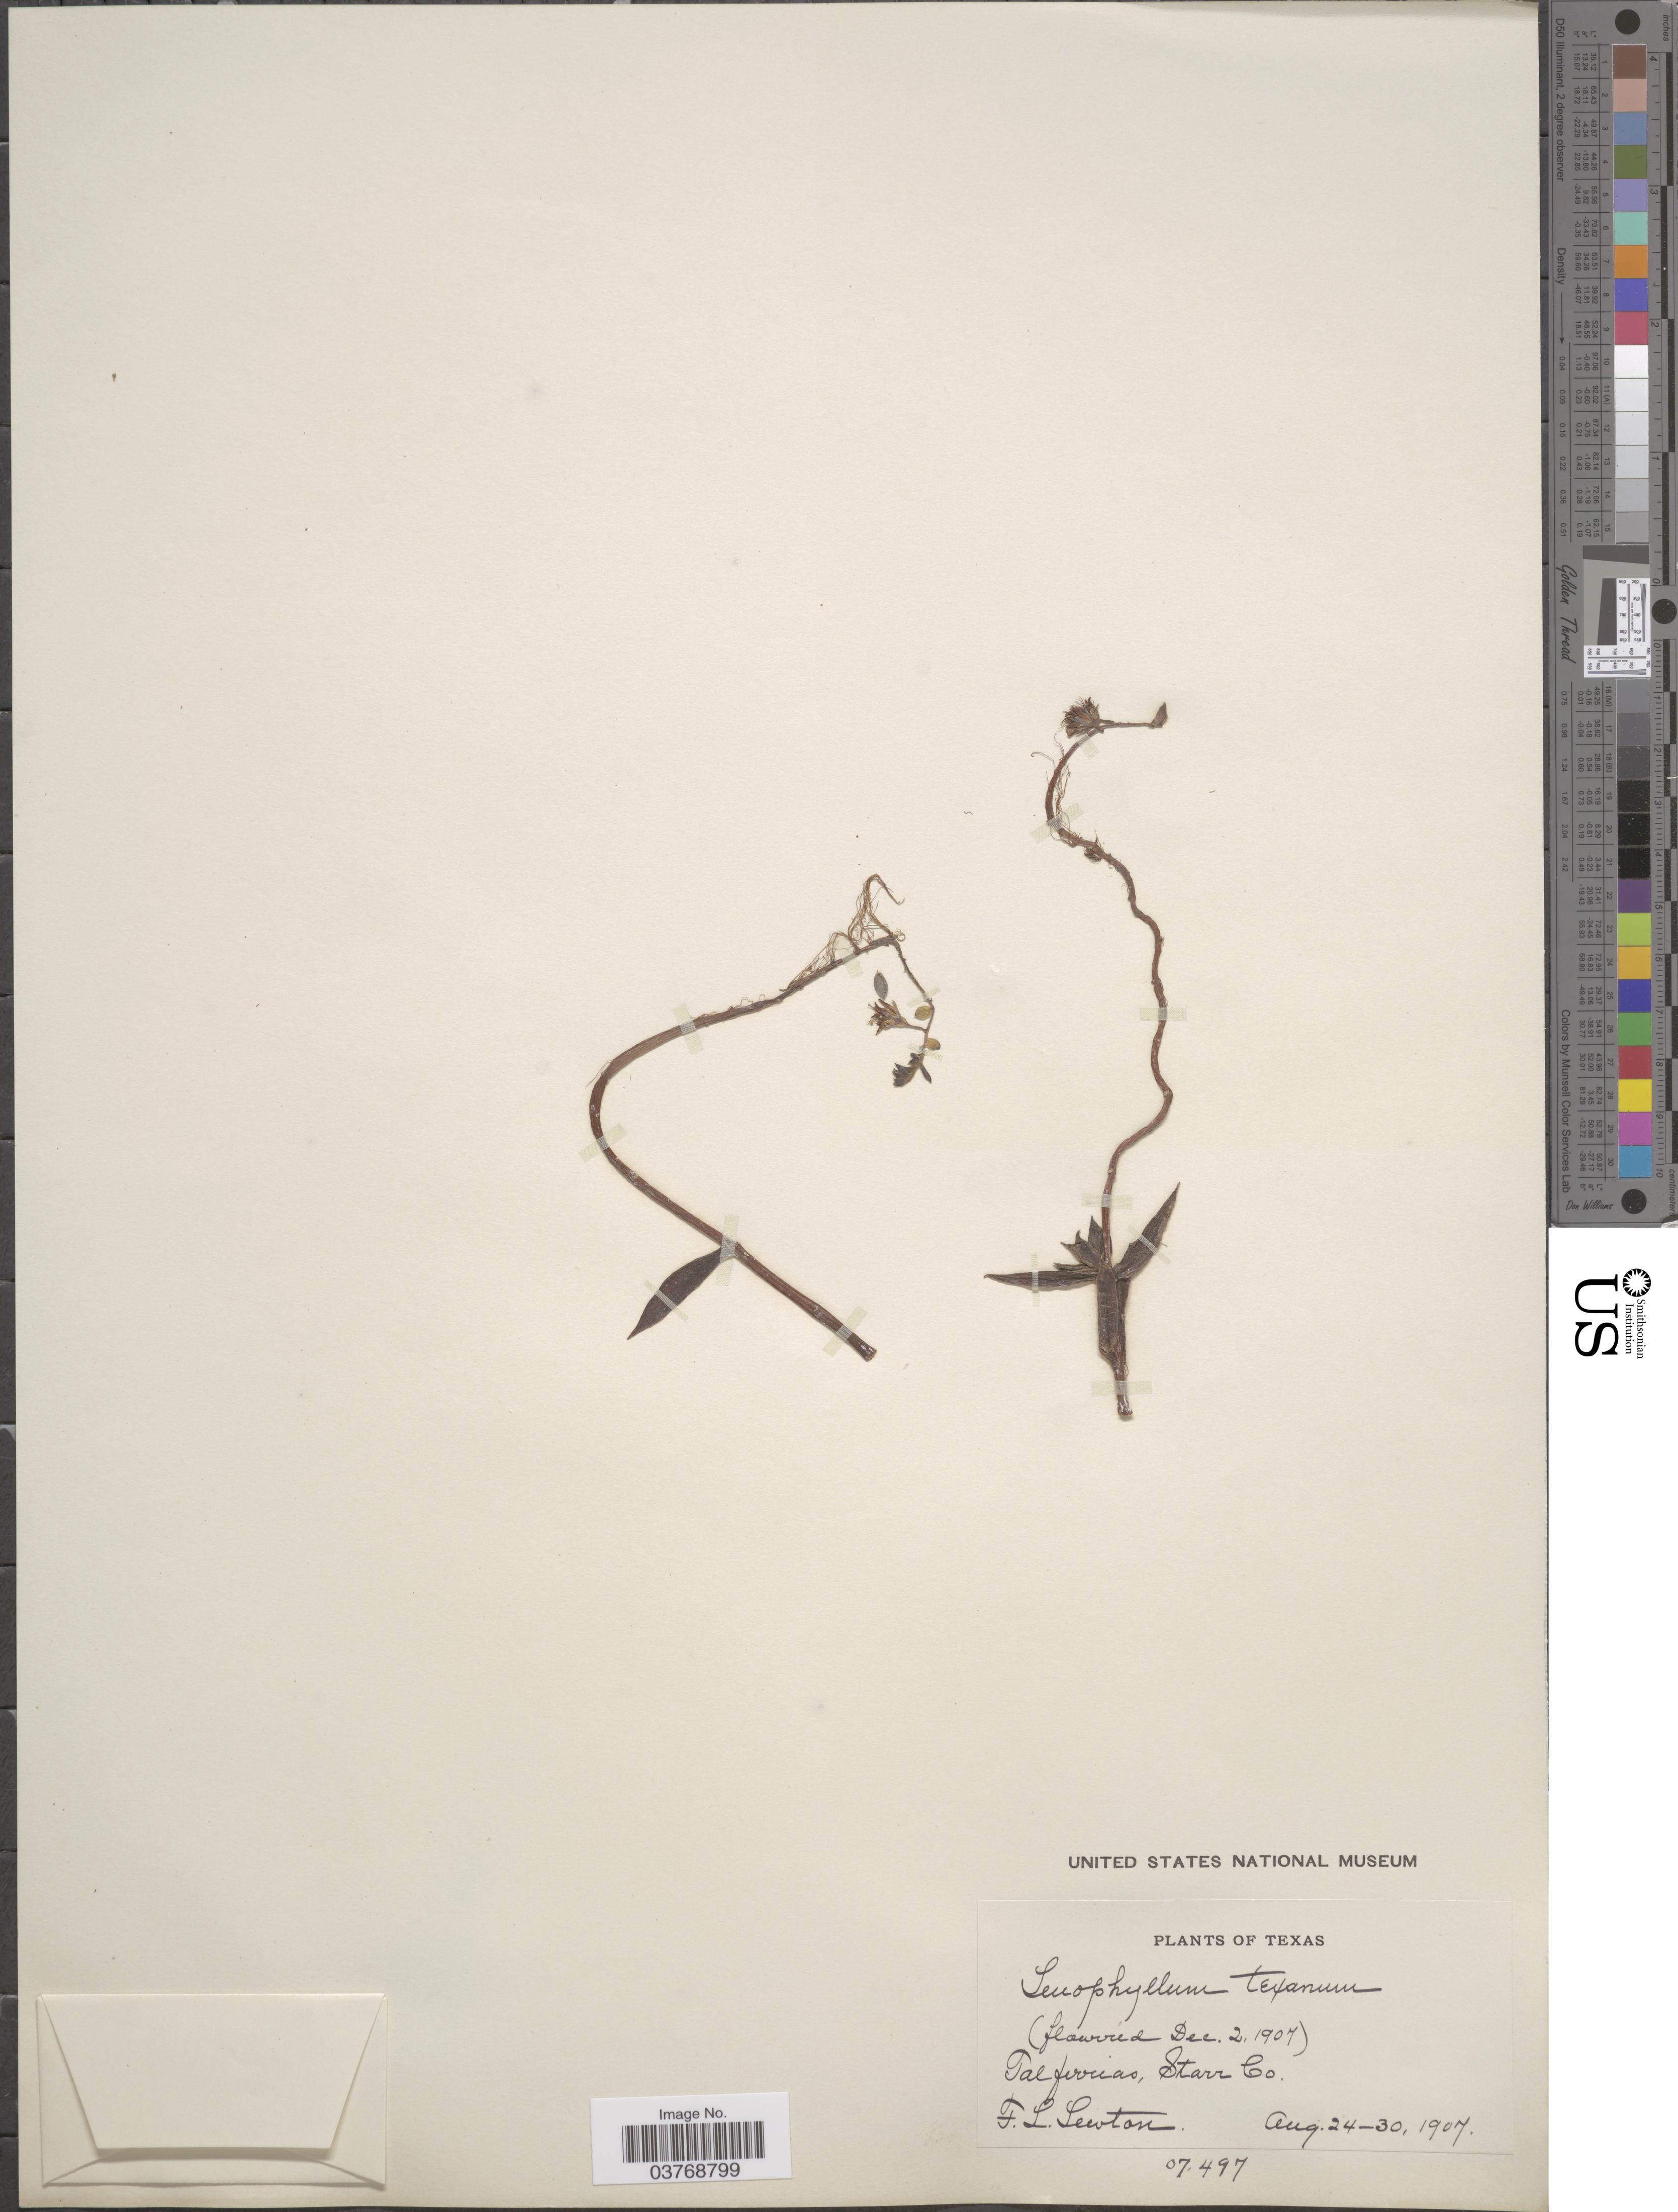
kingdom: Plantae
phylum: Tracheophyta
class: Magnoliopsida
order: Saxifragales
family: Crassulaceae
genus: Lenophyllum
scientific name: Lenophyllum texanum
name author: (J.G. Sm.) Rose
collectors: F. L. Lewton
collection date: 1907-08-24/1907-08-30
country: United States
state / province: Texas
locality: Talfurrias, Starr Co.